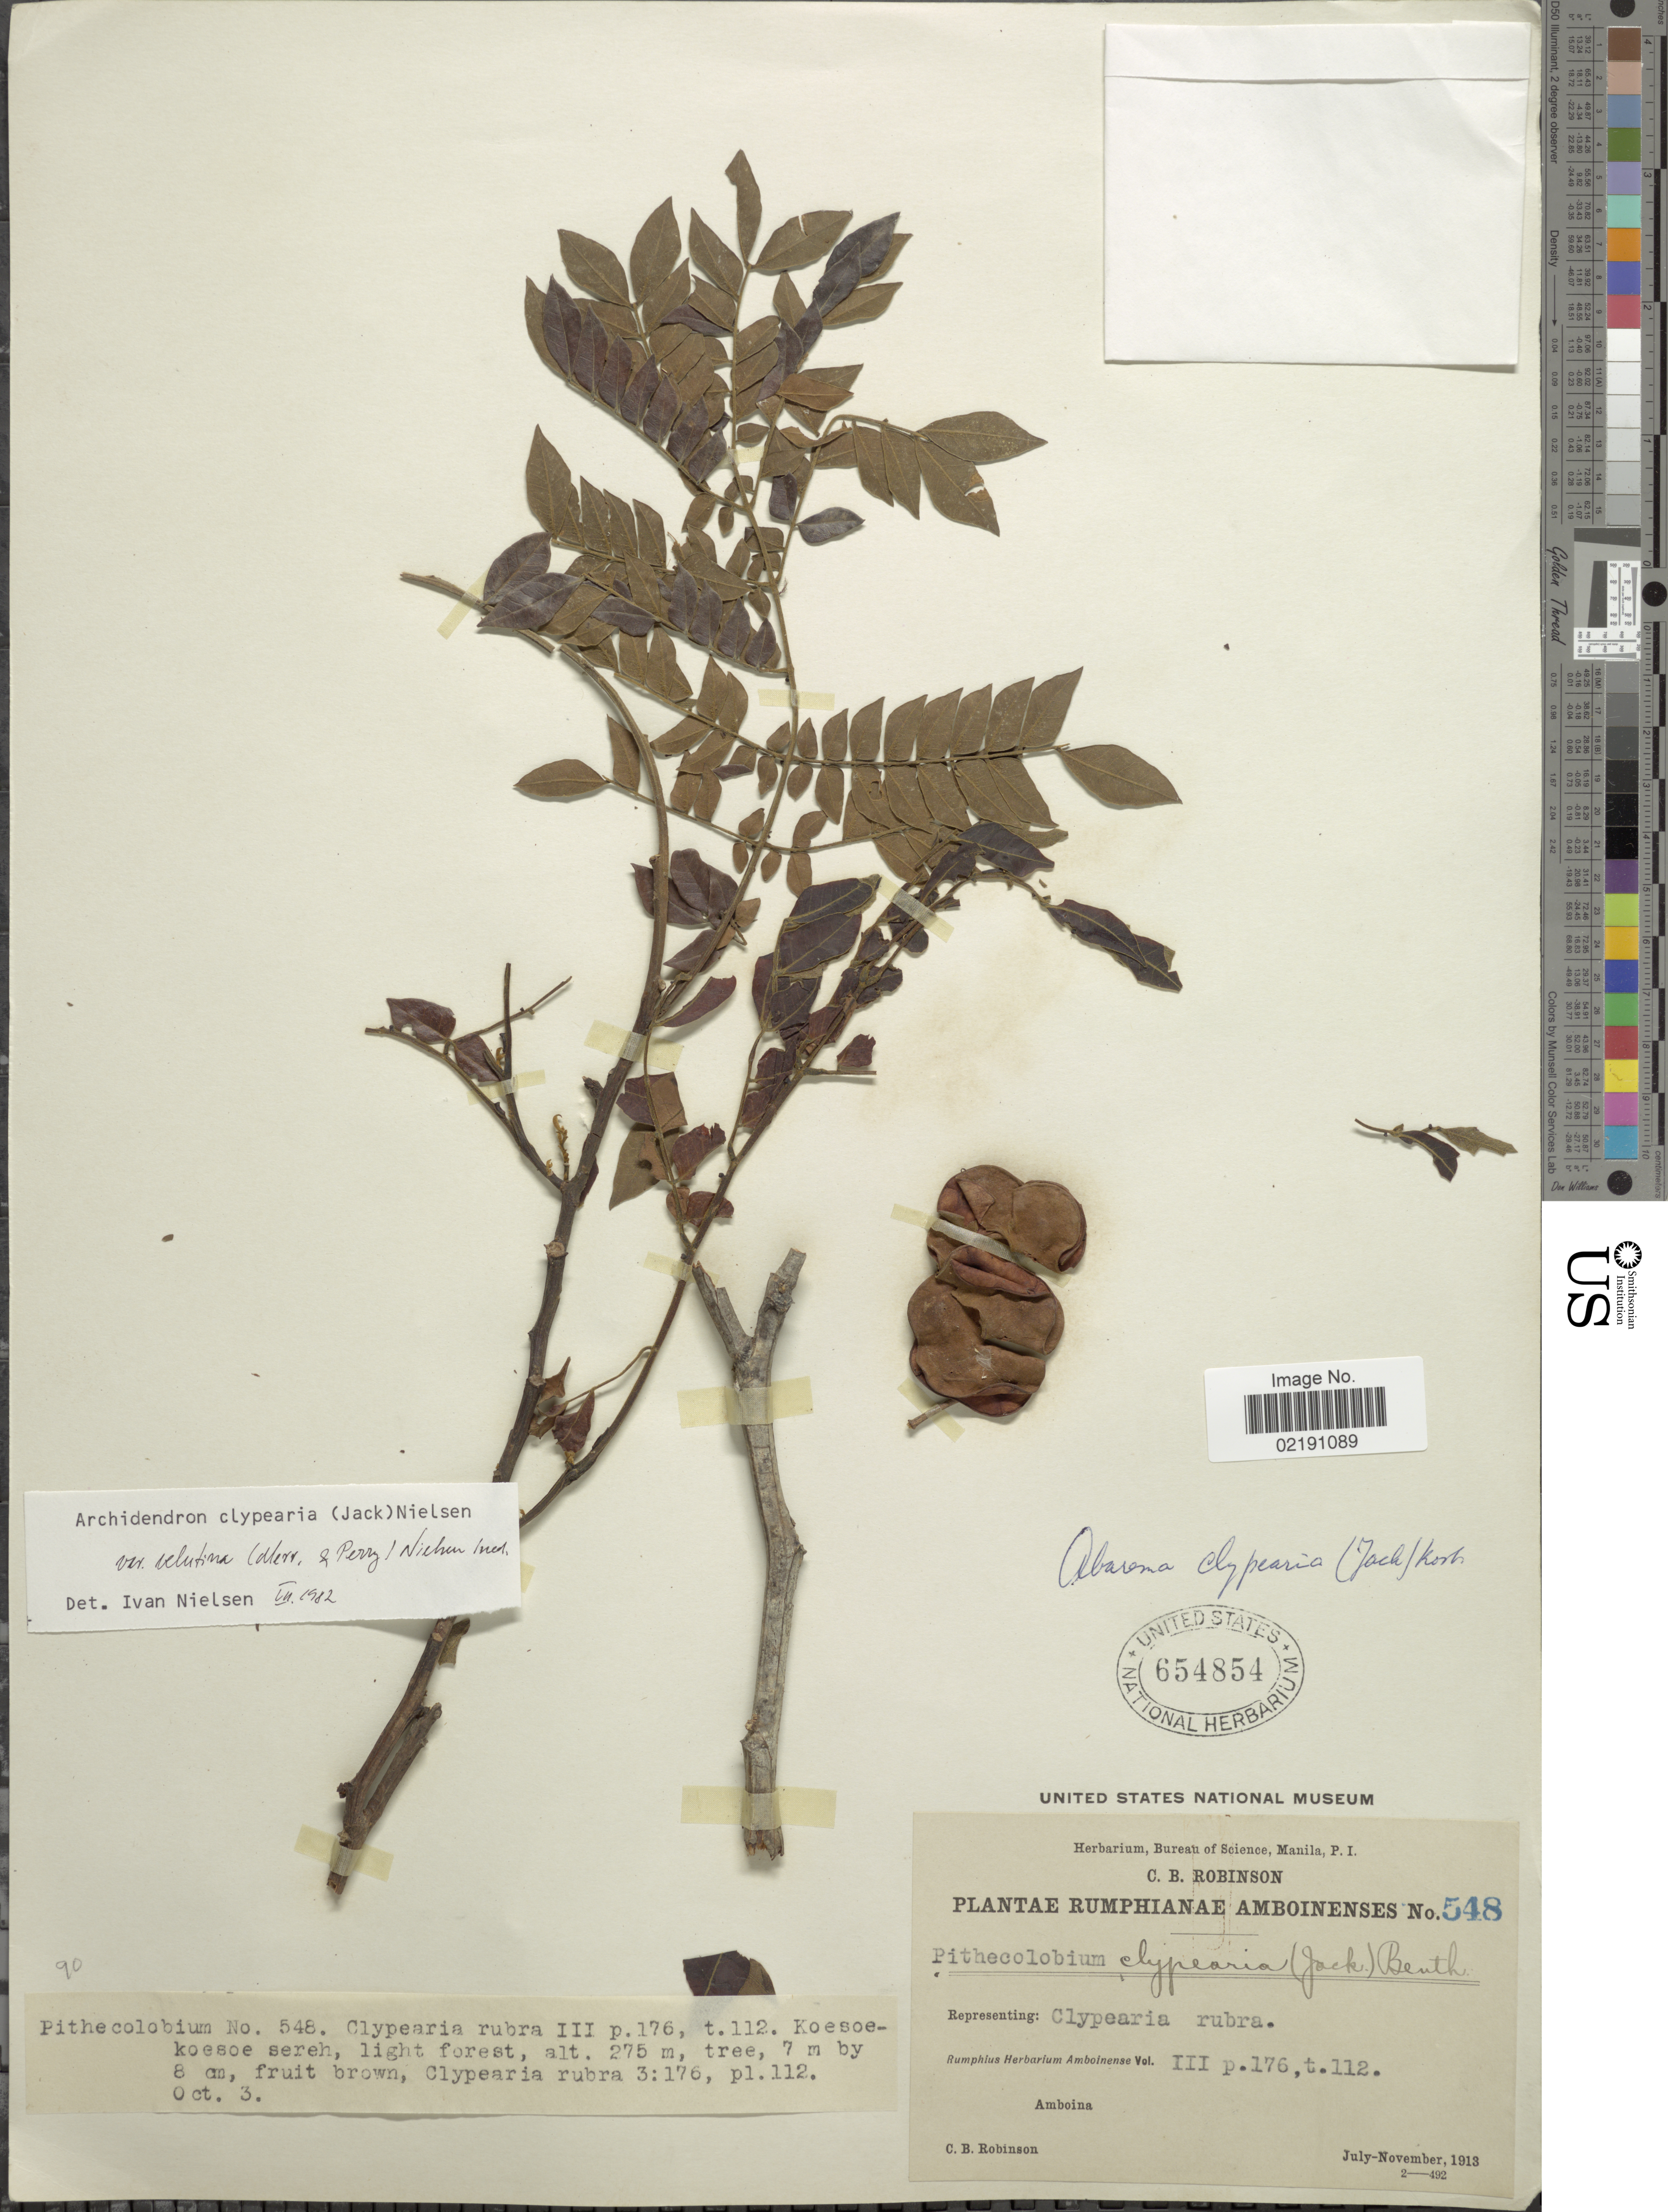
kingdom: Plantae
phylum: Tracheophyta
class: Magnoliopsida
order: Fabales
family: Fabaceae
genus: Archidendron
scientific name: Archidendron clypearia var. velutinum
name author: (Merr. & L.M. Perry) I.C. Nielsen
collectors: C. Robinson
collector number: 548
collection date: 1913-07/1913-11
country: Indonesia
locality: Rumphianae Amboinenses. Amboina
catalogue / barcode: US 654854